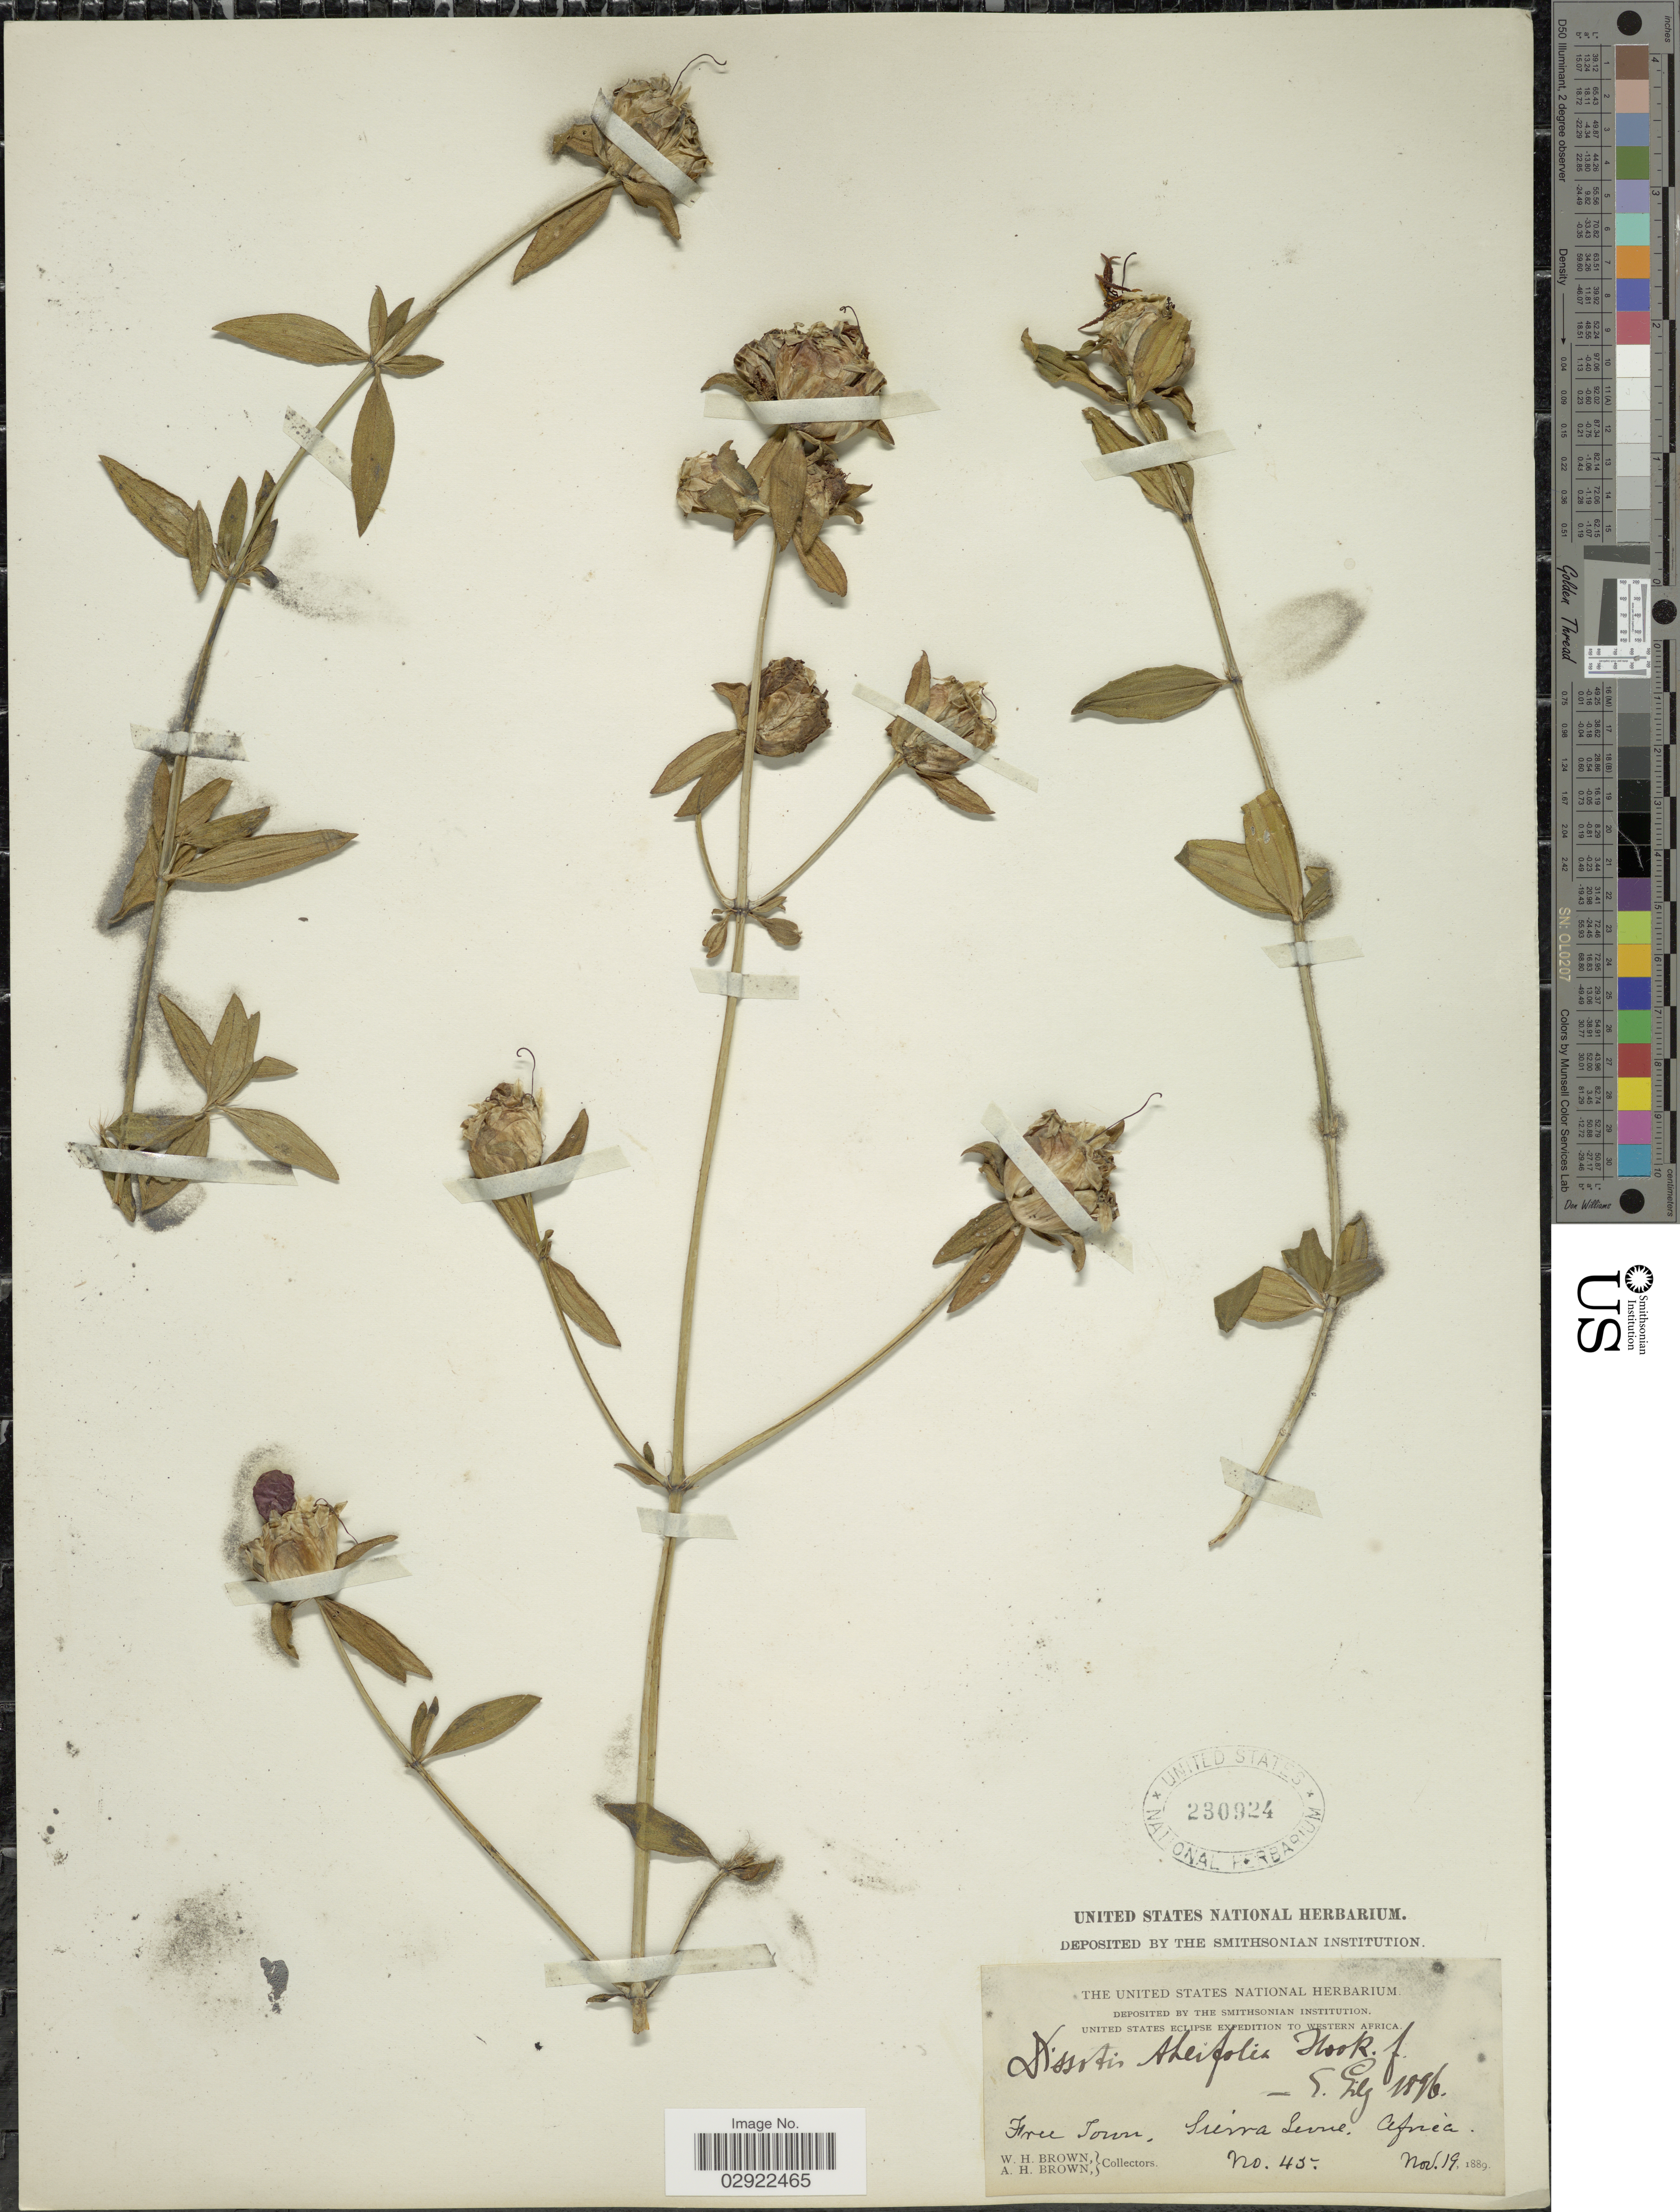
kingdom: Plantae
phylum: Tracheophyta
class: Magnoliopsida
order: Myrtales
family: Melastomataceae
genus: Melastomastrum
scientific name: Melastomastrum theifolium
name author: (G. Don) A. Fern. & R. Fern.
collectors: W. H. Brown & A. H. Brown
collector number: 45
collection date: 1889-11-19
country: Sierra Leone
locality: Free Town, Africa.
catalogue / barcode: US 230924